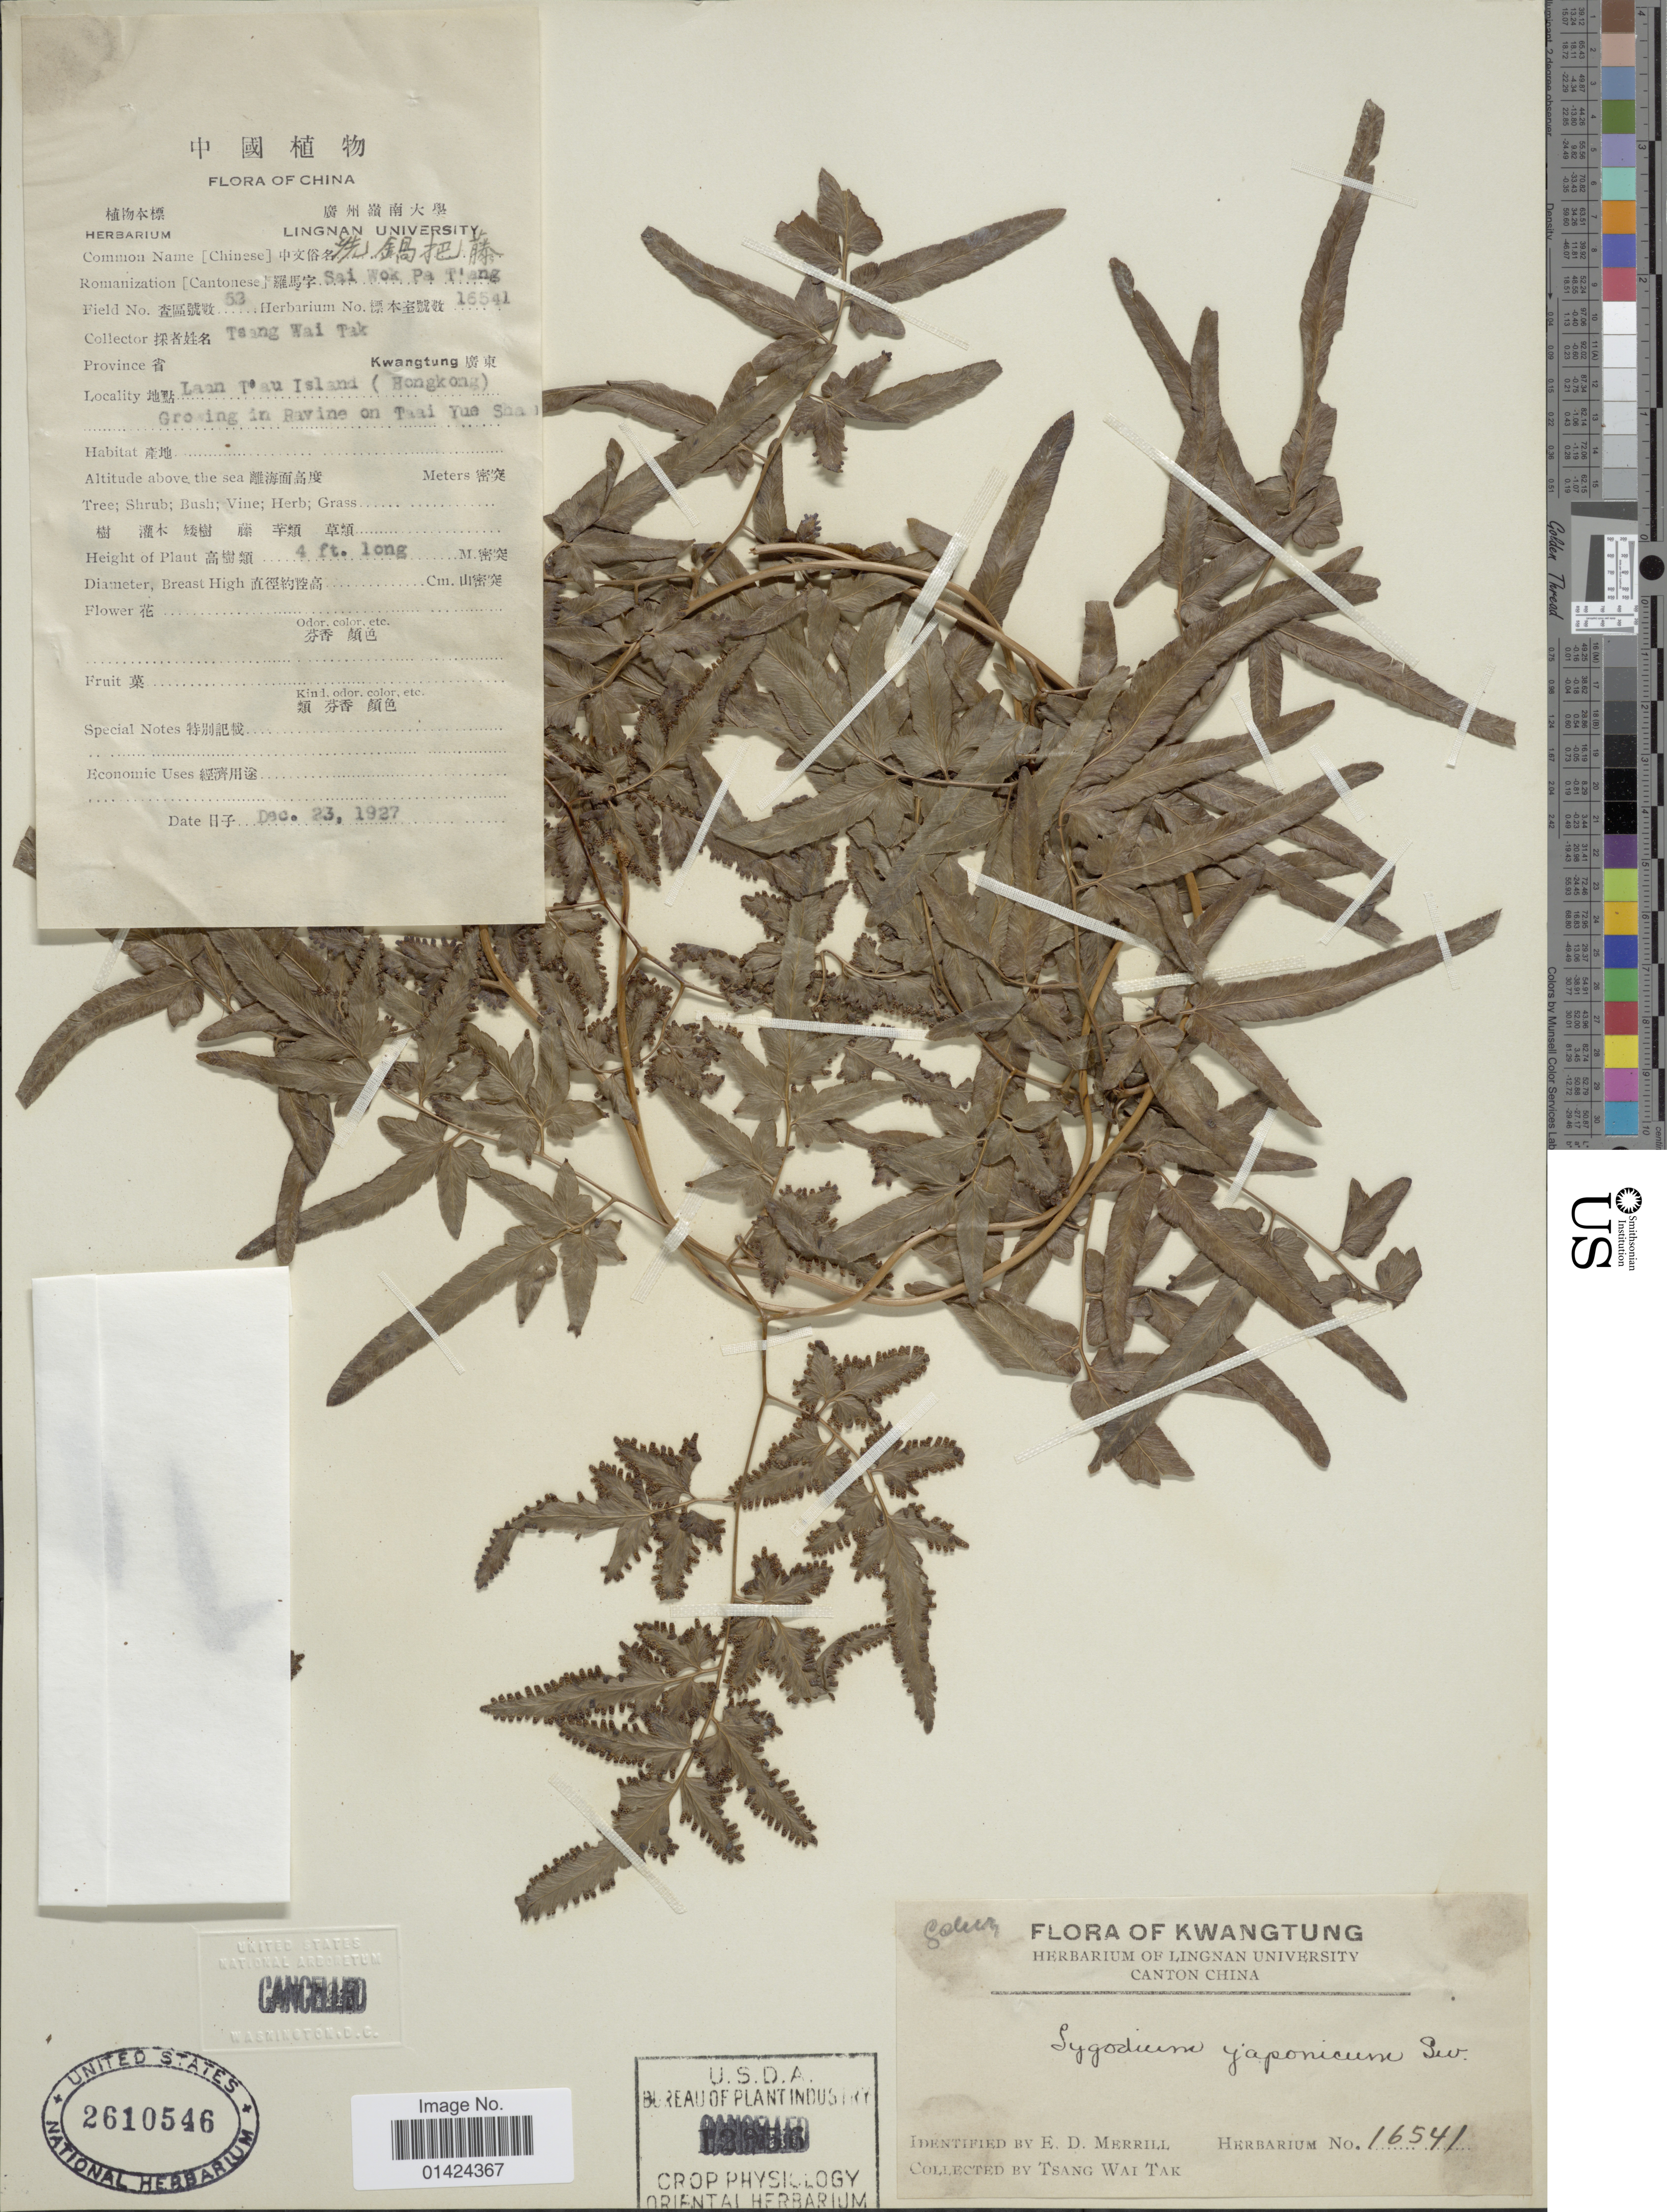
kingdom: Plantae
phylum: Tracheophyta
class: Polypodiopsida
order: Schizaeales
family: Lygodiaceae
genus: Lygodium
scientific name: Lygodium japonicum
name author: (Thunb.) Sw.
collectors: W. T. Tsang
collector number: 53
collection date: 1927-12-23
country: China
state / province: Guangdong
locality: Kwangtung. Laan T'au Island (Hongkong). Growing in Ravine on Taai Yue Shan.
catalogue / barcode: US 2610546